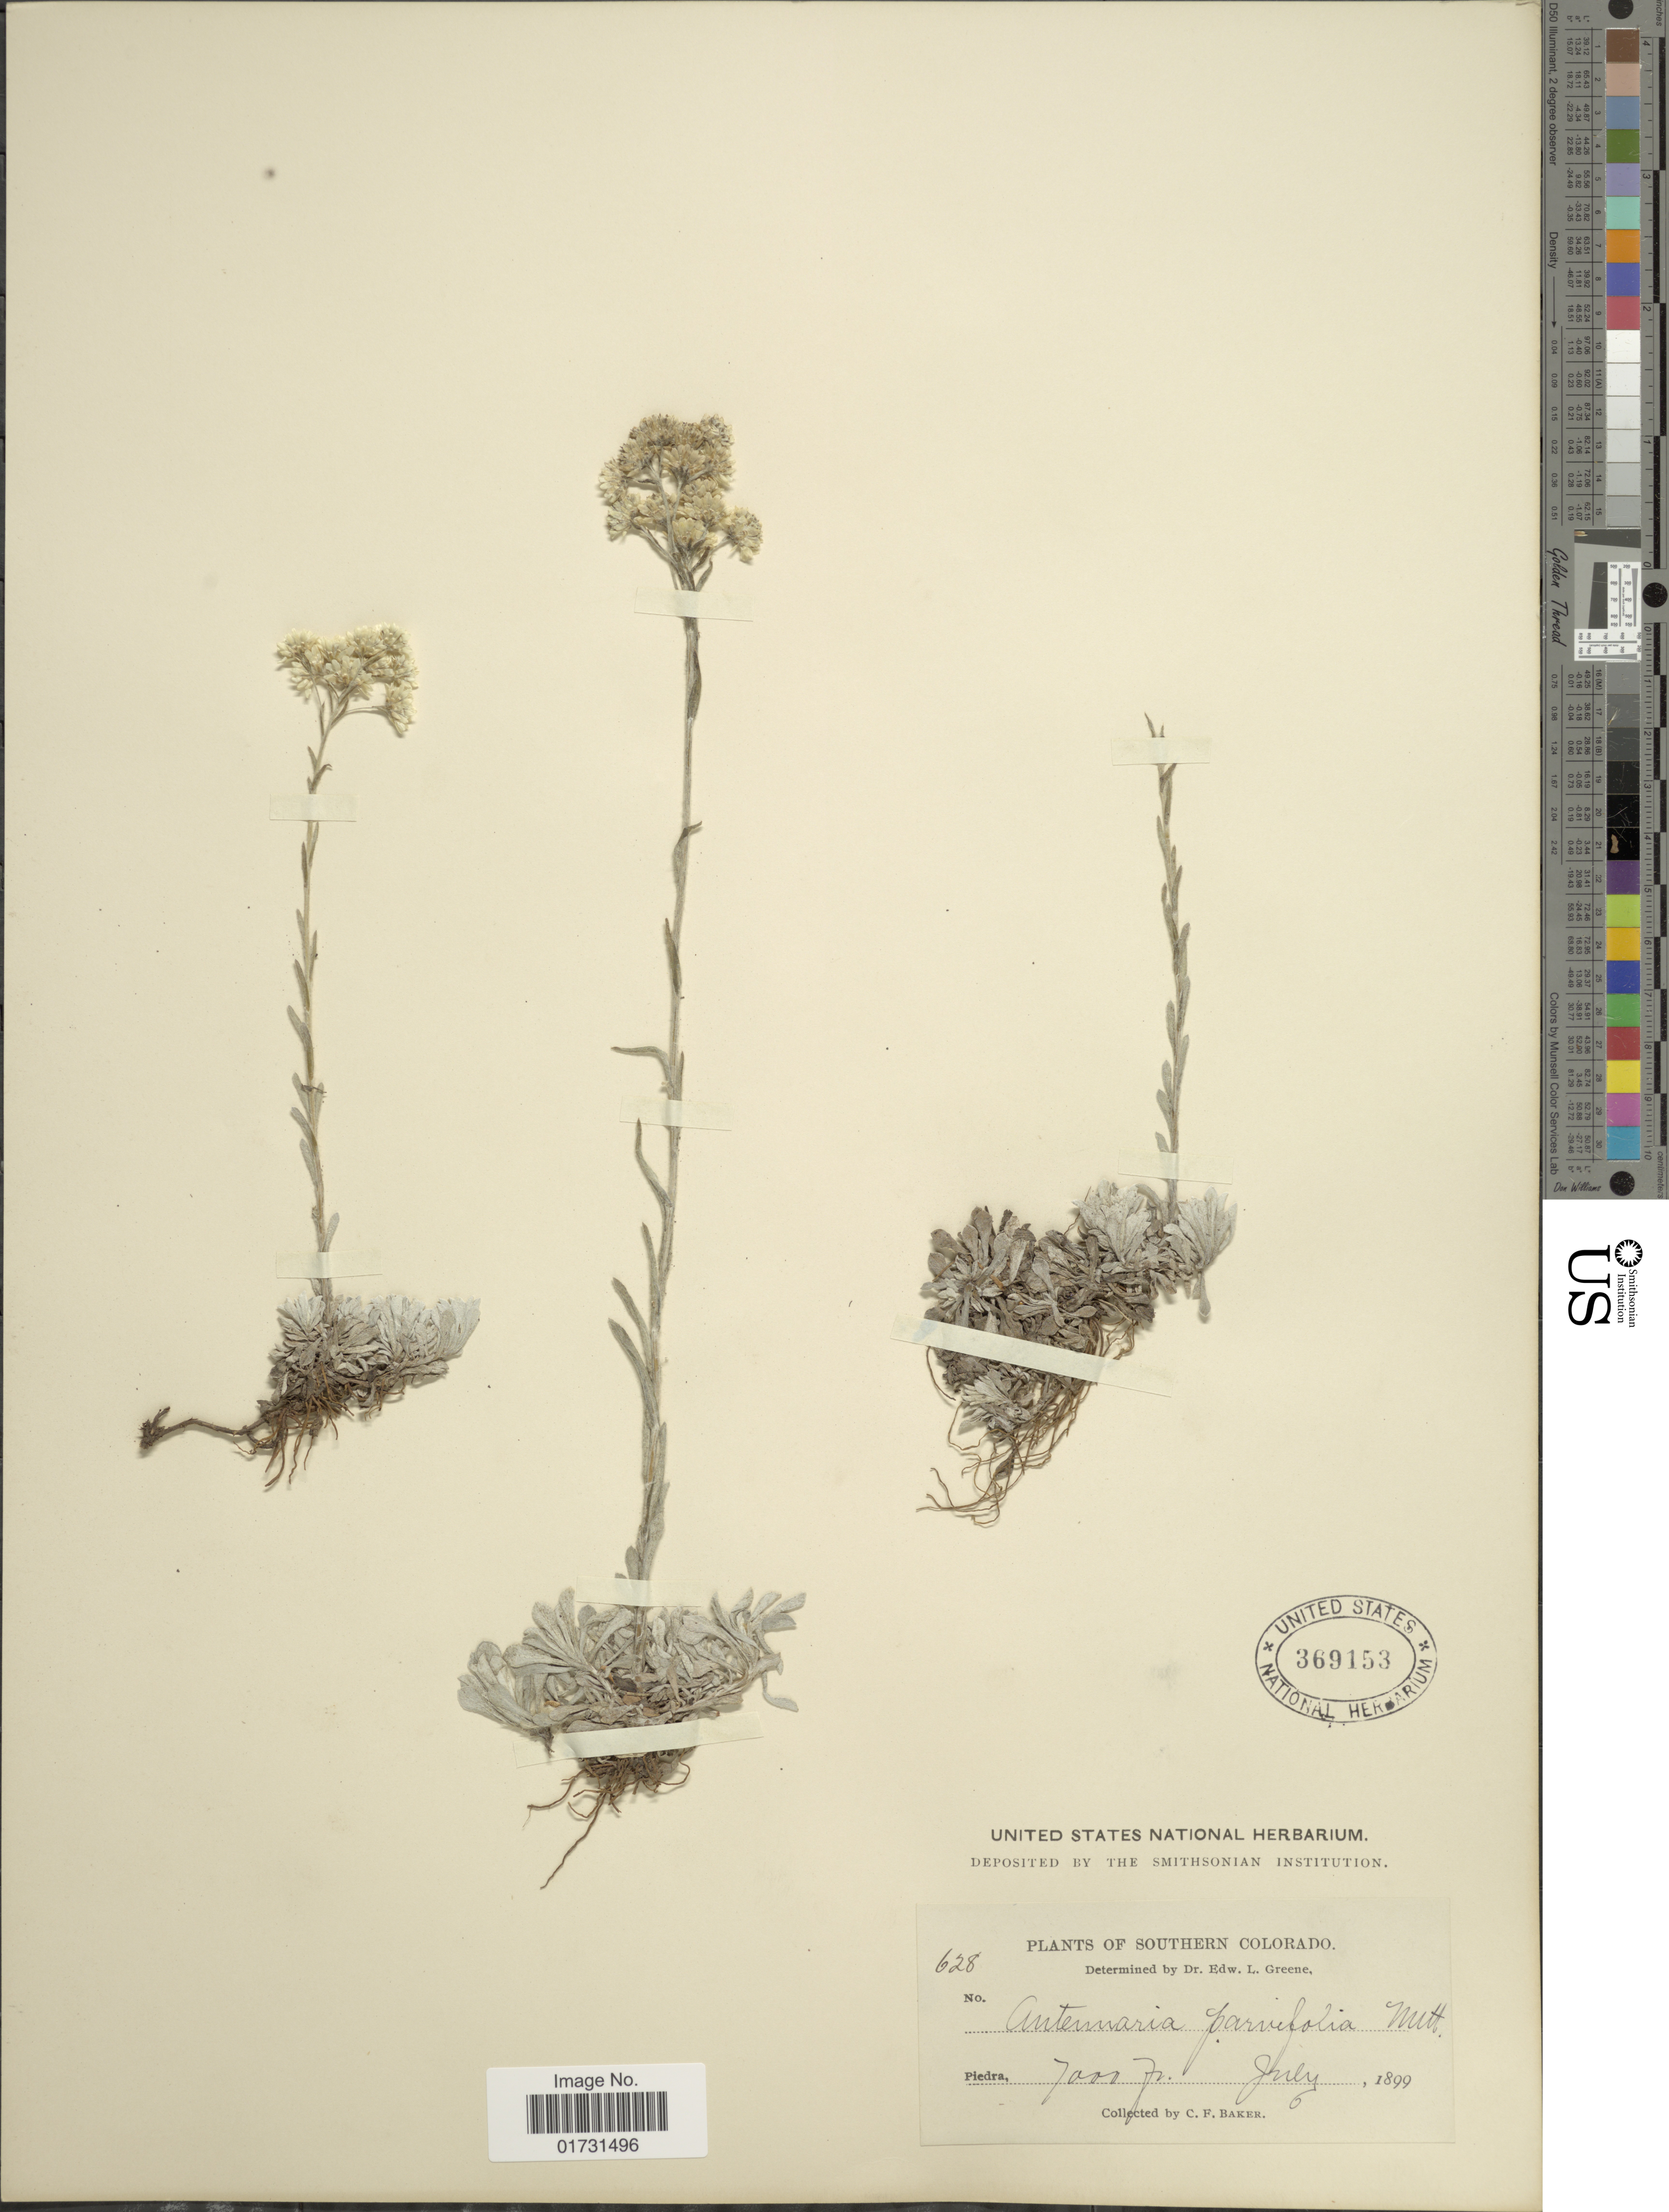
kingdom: Plantae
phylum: Tracheophyta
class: Magnoliopsida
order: Asterales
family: Asteraceae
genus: Antennaria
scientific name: Antennaria microphylla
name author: Rydb.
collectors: C. F. Baker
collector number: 628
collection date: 1899-07-06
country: United States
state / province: Colorado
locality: Southern Colorado. Piedra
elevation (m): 2134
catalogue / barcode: US 369153